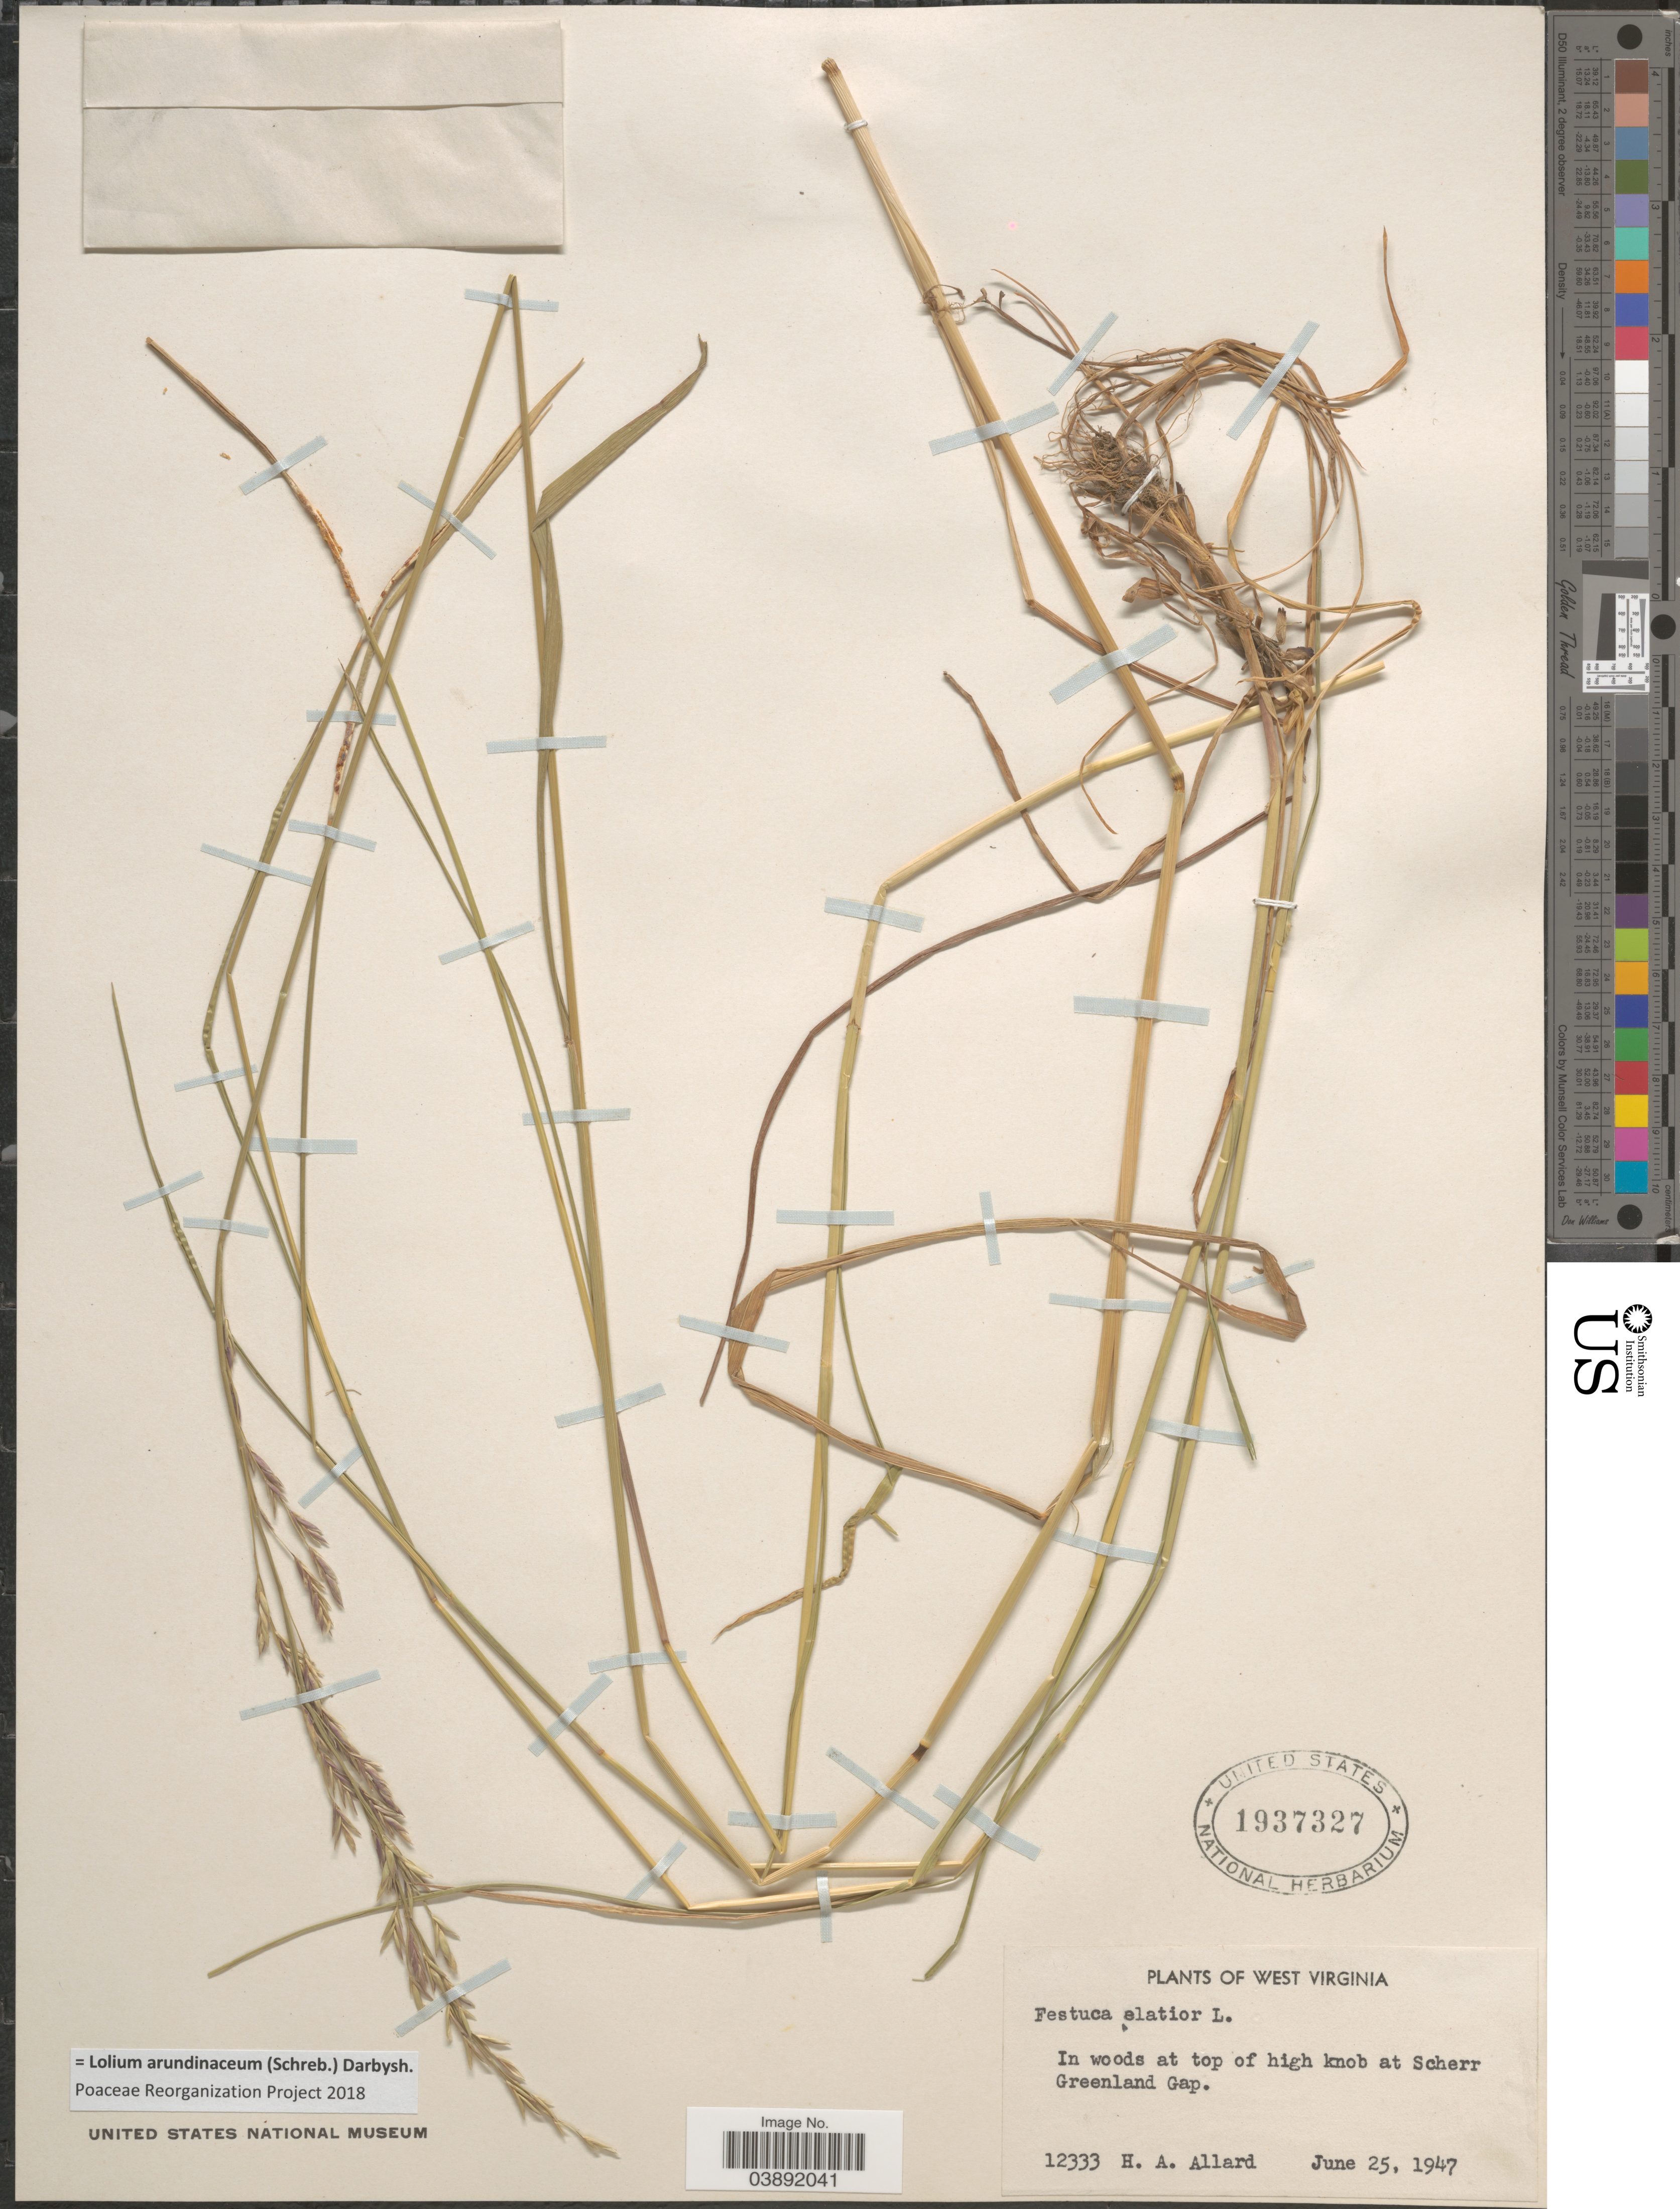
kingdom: Plantae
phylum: Tracheophyta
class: Liliopsida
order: Poales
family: Poaceae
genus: Lolium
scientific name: Lolium arundinaceum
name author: (Schreb.) Darbysh.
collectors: H. A. Allard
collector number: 12333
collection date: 1947-06-25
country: United States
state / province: West Virginia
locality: In woods at top of high knob at Scherr Greenland Gap.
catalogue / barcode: US 1937327